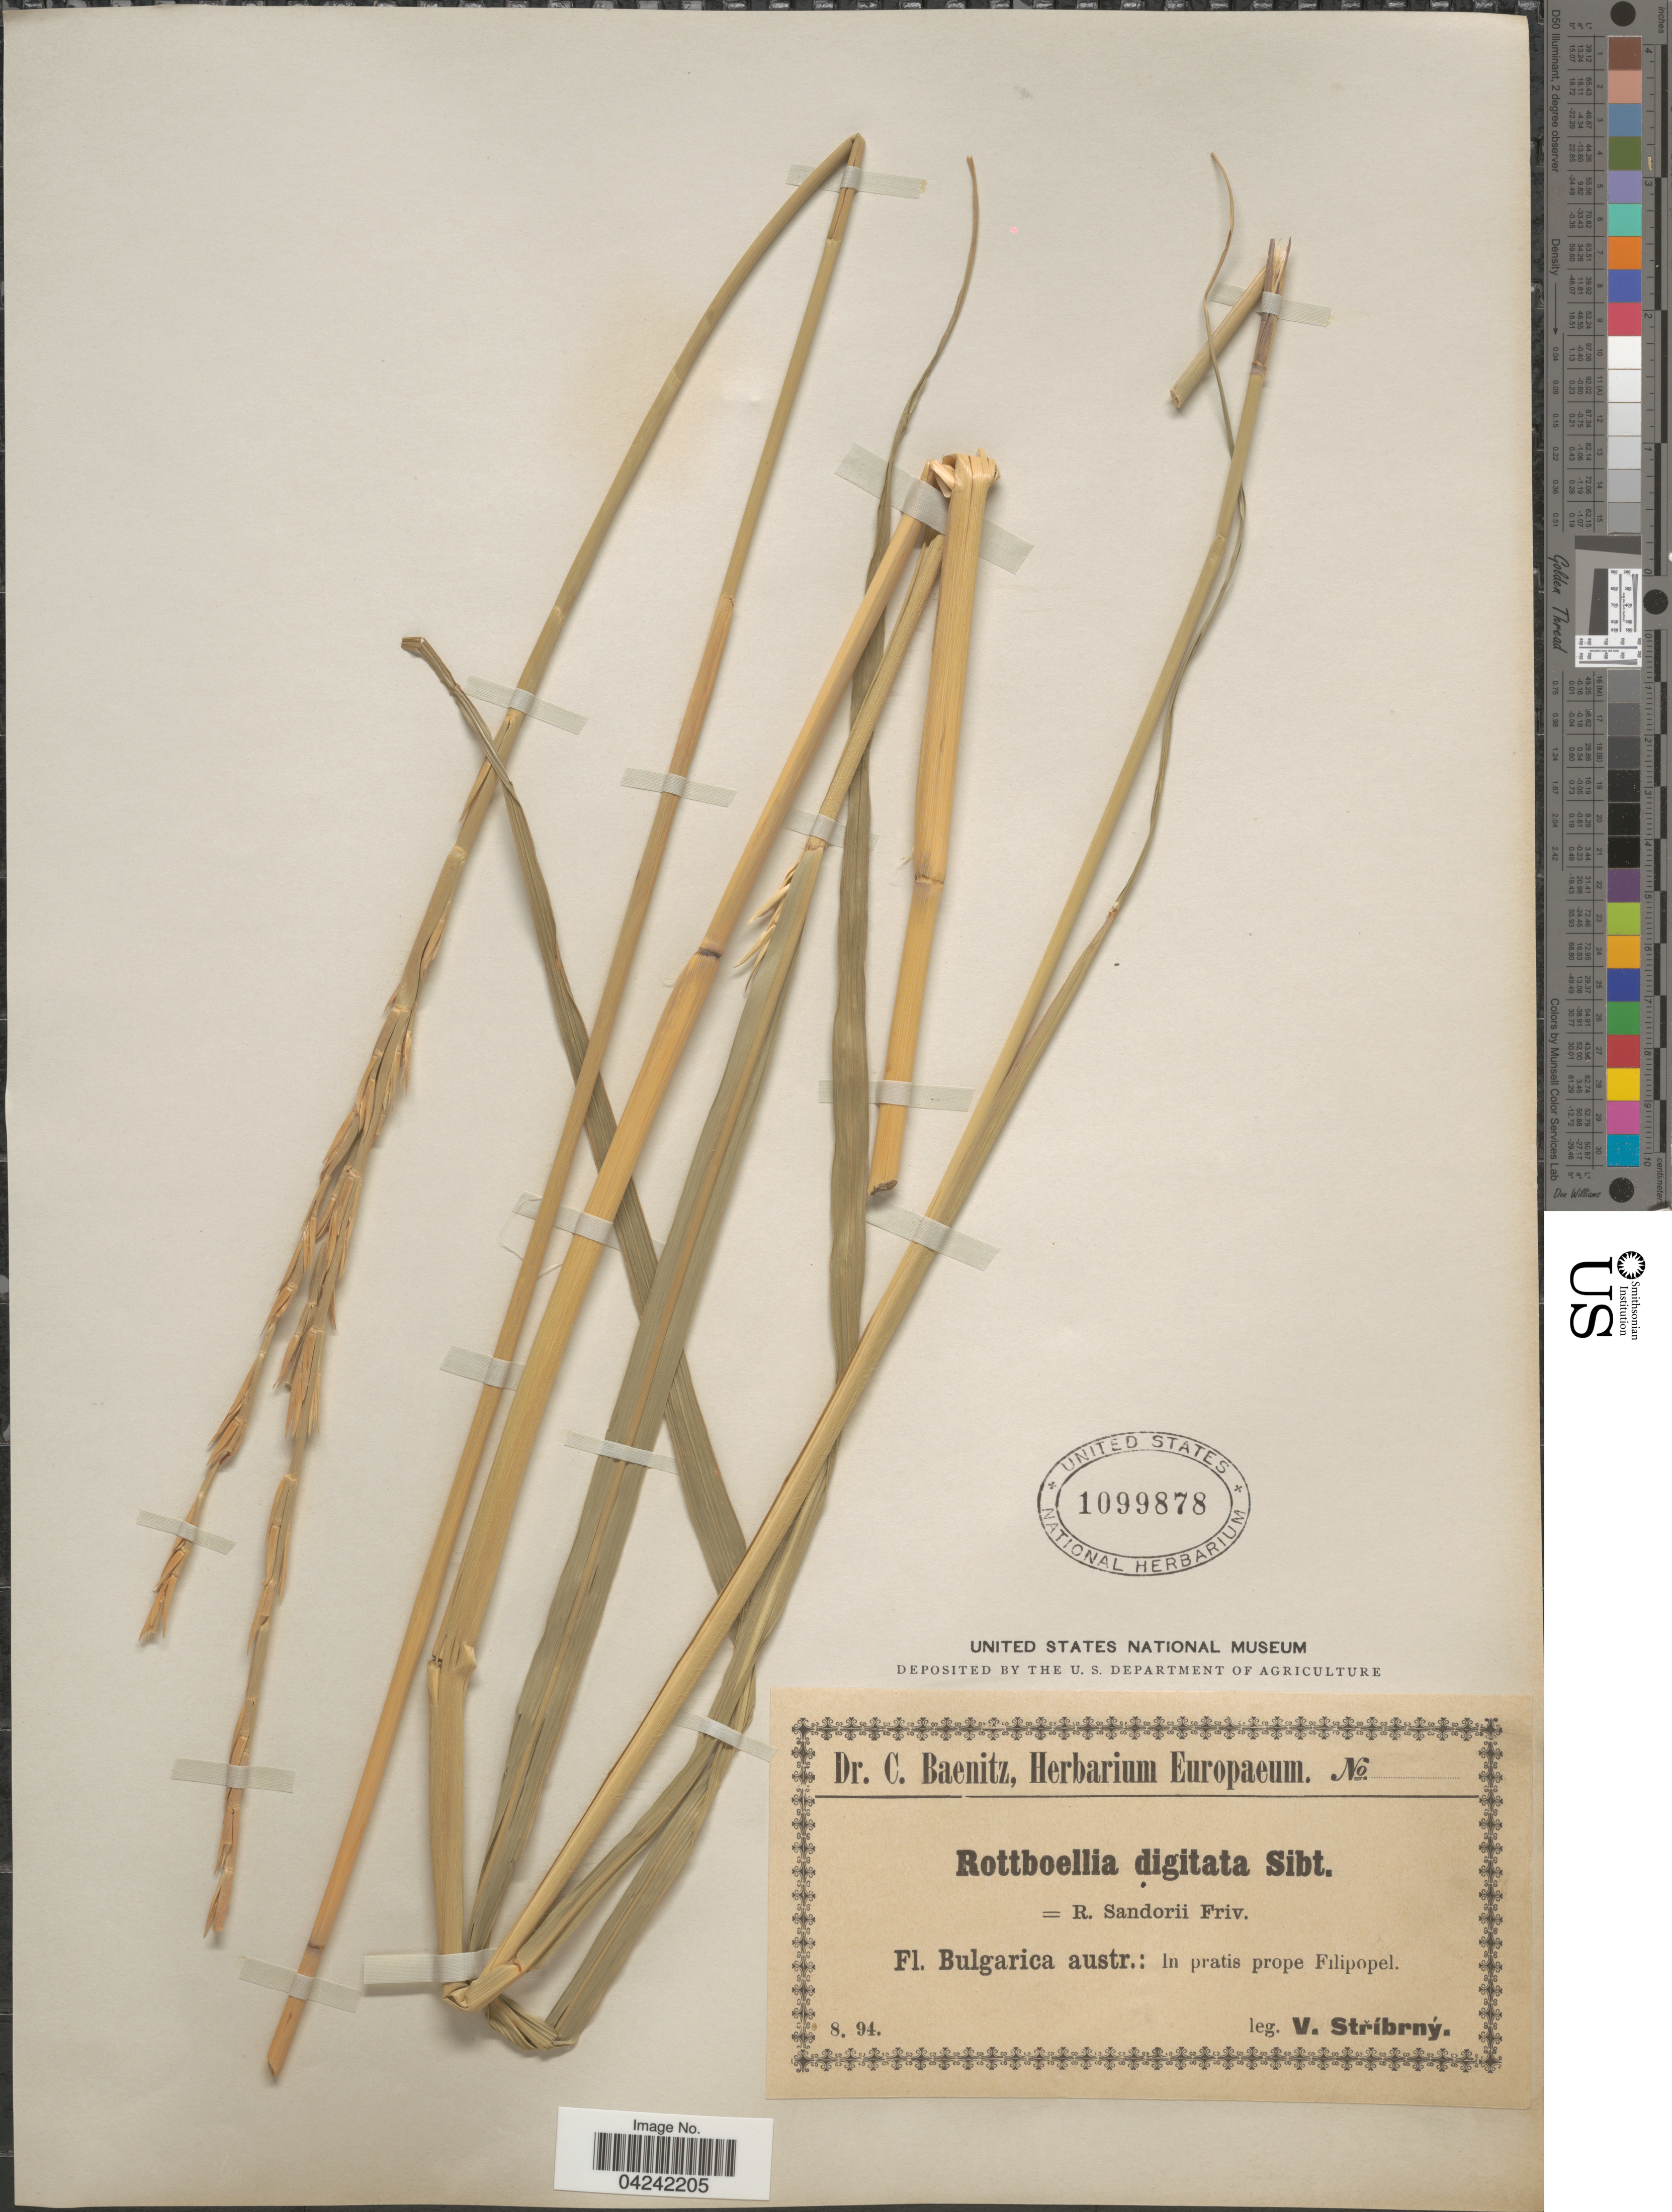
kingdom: Plantae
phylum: Tracheophyta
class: Liliopsida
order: Poales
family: Poaceae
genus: Phacelurus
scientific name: Phacelurus digitatus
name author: (Sibth. & Sm.) Griseb.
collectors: V. Stribrny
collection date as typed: Transcribed d/m/y: /8/94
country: Bulgaria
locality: Fl. Bulgaria austr.: In pratis prope Filipopel.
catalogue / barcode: US 1099878